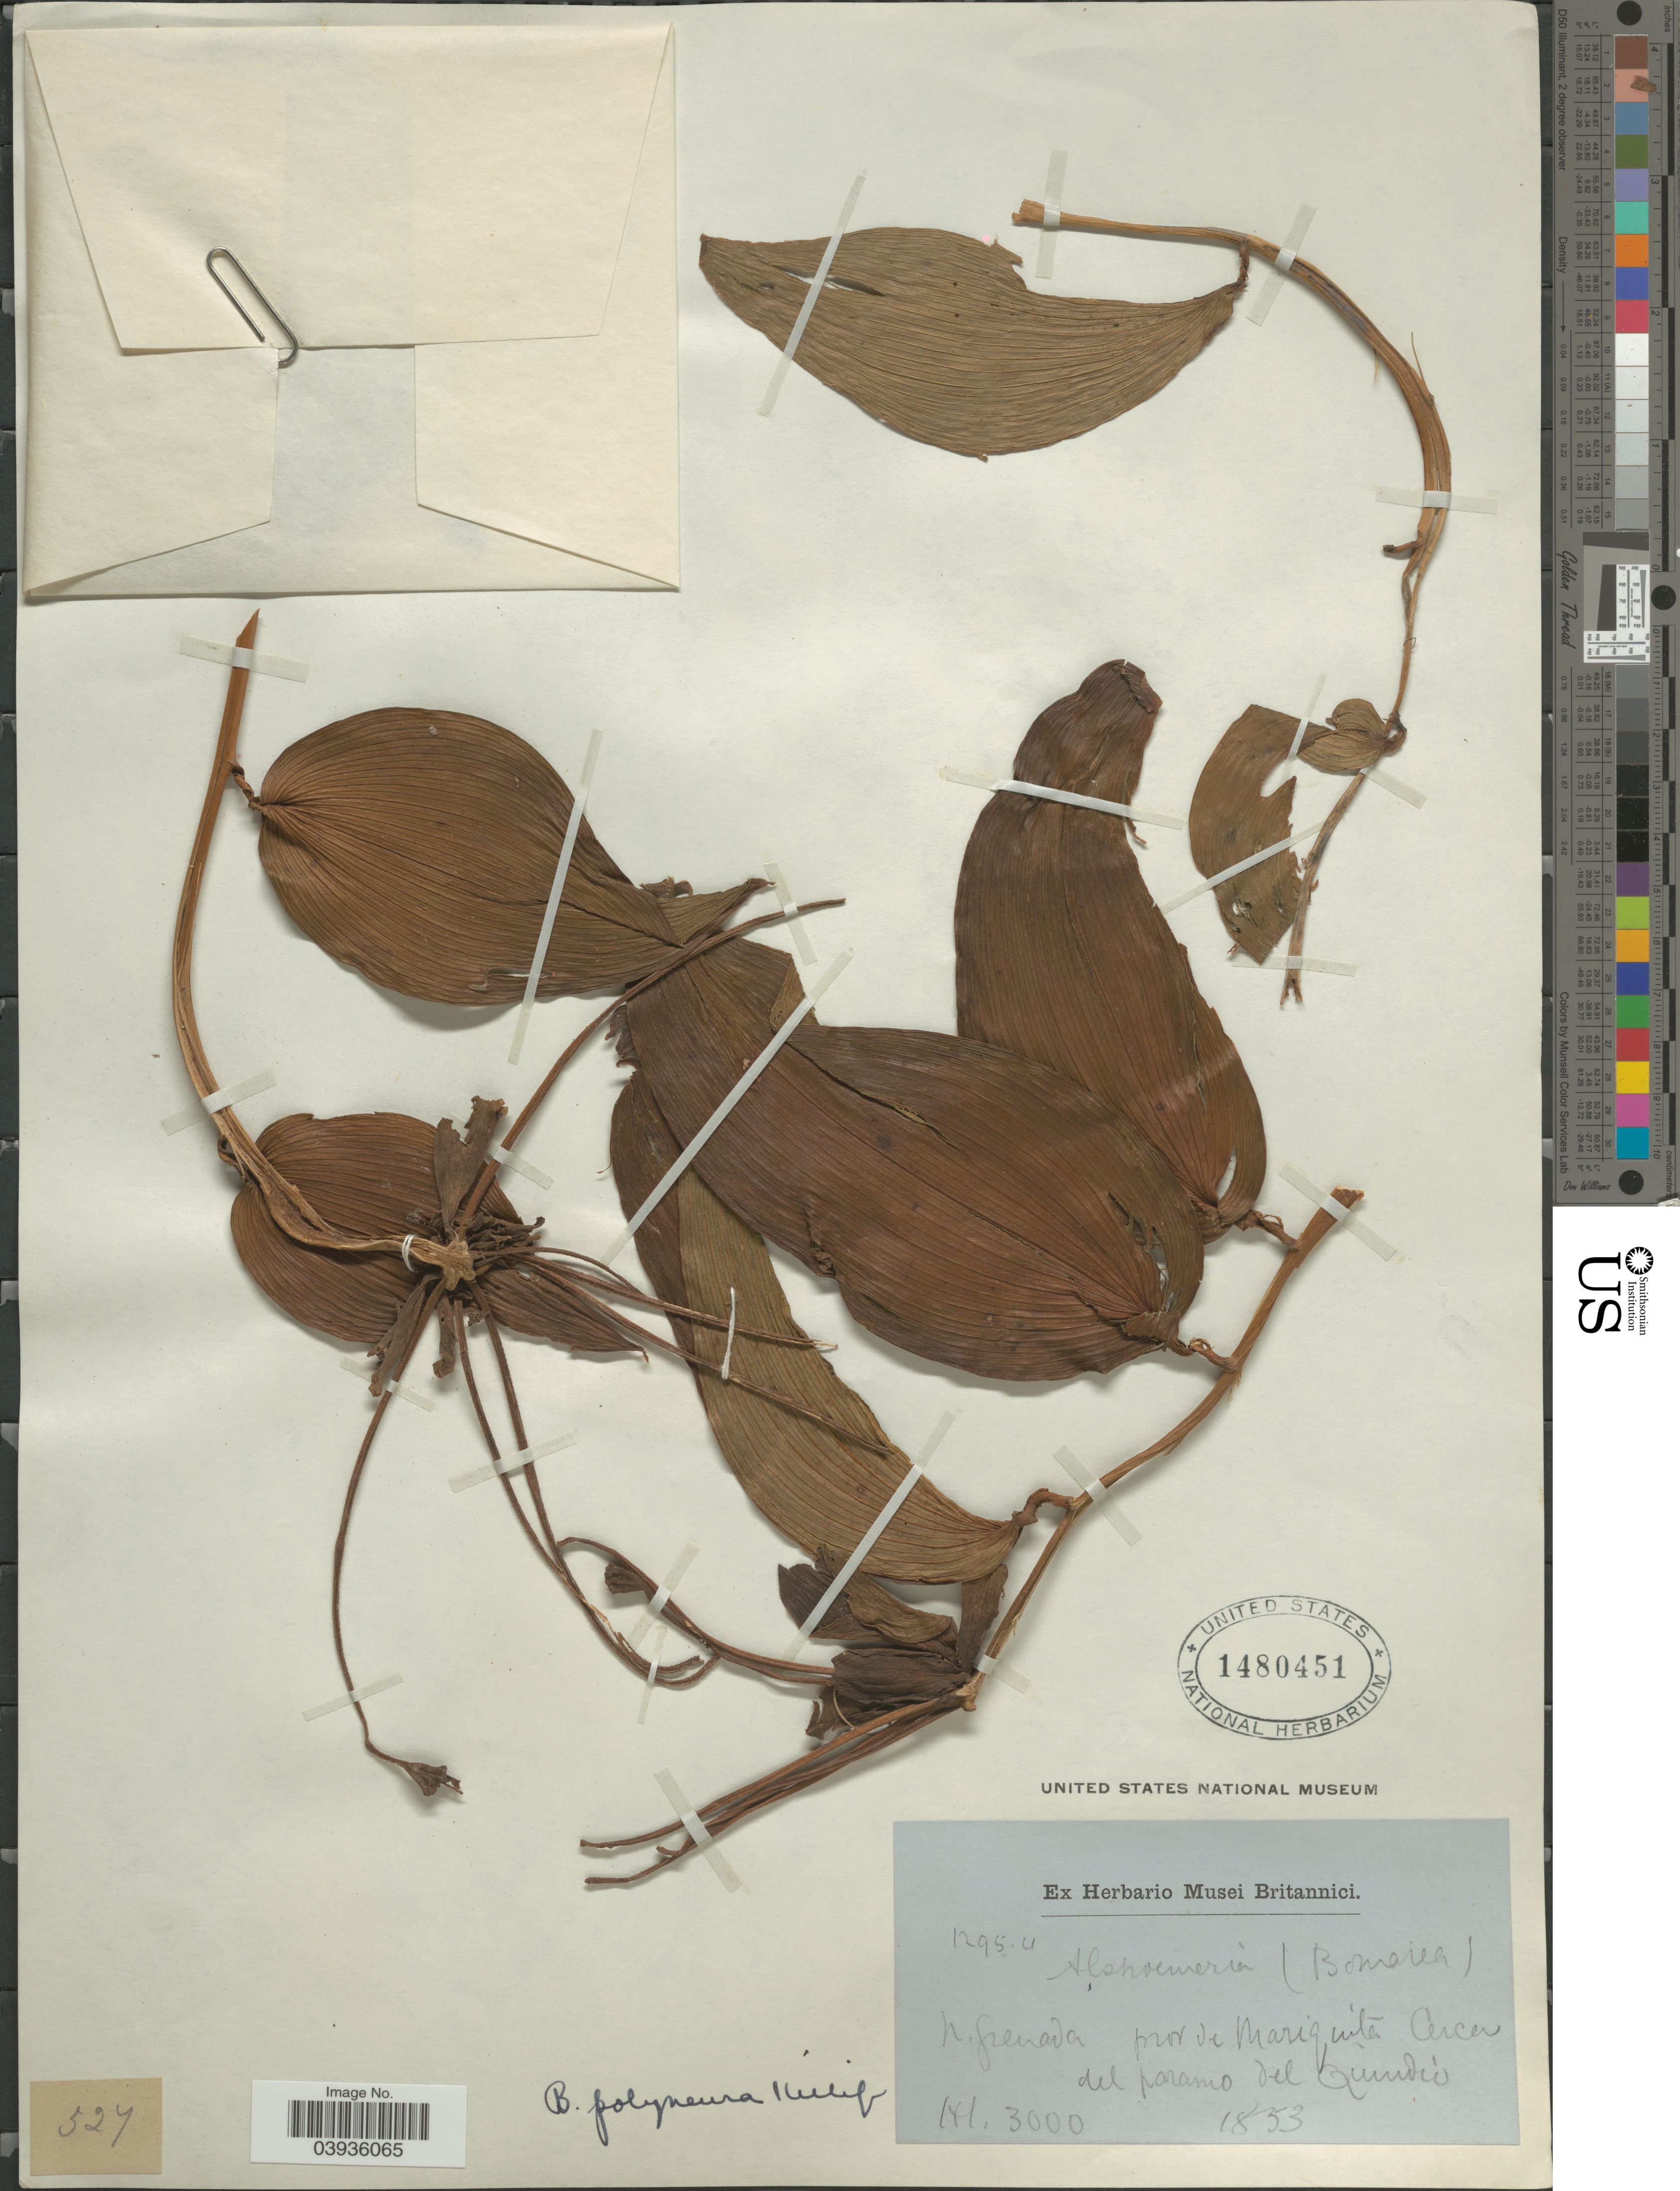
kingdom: Plantae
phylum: Tracheophyta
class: Liliopsida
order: Liliales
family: Alstroemeriaceae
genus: Bomarea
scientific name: Bomarea polyneura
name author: Killip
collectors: ex herb. Musei Britannici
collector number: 1295u*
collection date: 1853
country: Colombia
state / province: Quindío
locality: N. Grenada. Prov de mariquita Cerca del paramo del Quindio.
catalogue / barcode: US 1480451